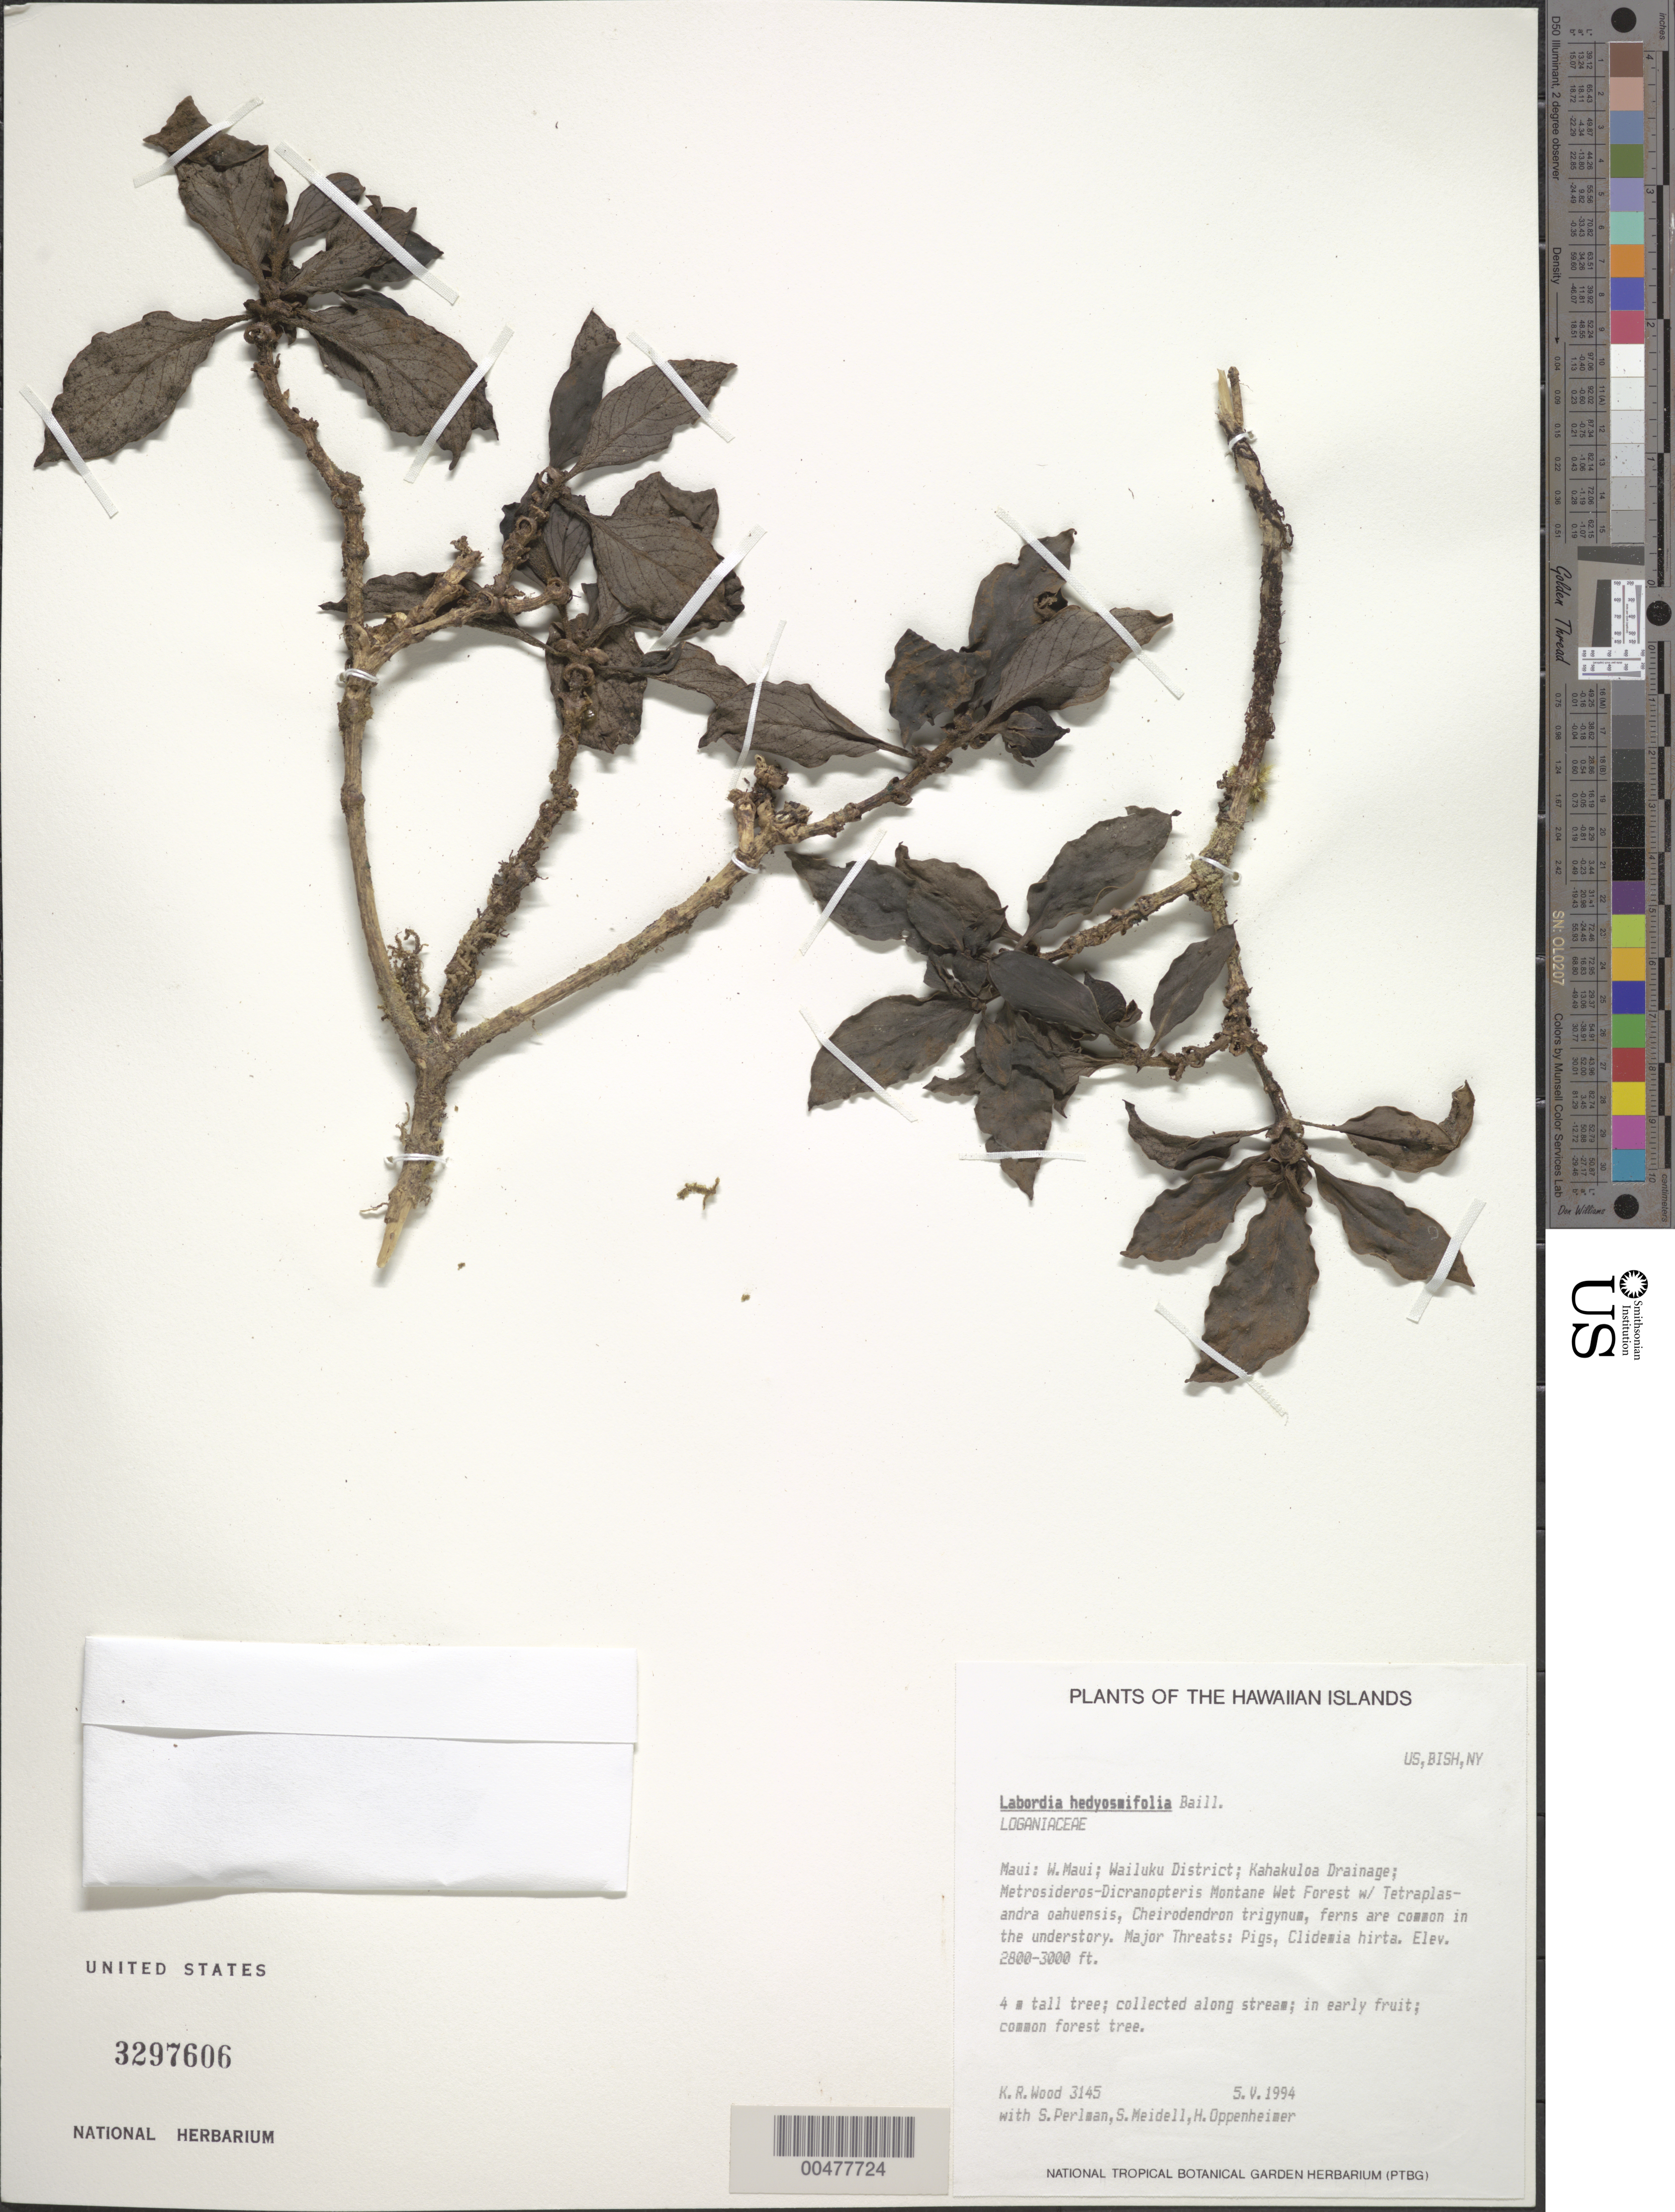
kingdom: Plantae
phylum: Tracheophyta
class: Magnoliopsida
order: Gentianales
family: Loganiaceae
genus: Geniostoma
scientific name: Geniostoma hedyosmifolium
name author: (Baill.) Byng & Christenh.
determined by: Wagner, W. L., (BOT), Smithsonian Institution - National Museum of Natural History (UNITED STATES)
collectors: K. R. Wood, S. P. Perlman, S. Meidell & H. Oppenheimer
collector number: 3145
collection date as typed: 5 May 1994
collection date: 1994-05-05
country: United States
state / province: Hawaii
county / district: Maui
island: Maui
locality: W Maui. Wailuku Dist., Kahakuloa Drainage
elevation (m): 853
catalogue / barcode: US 3297606